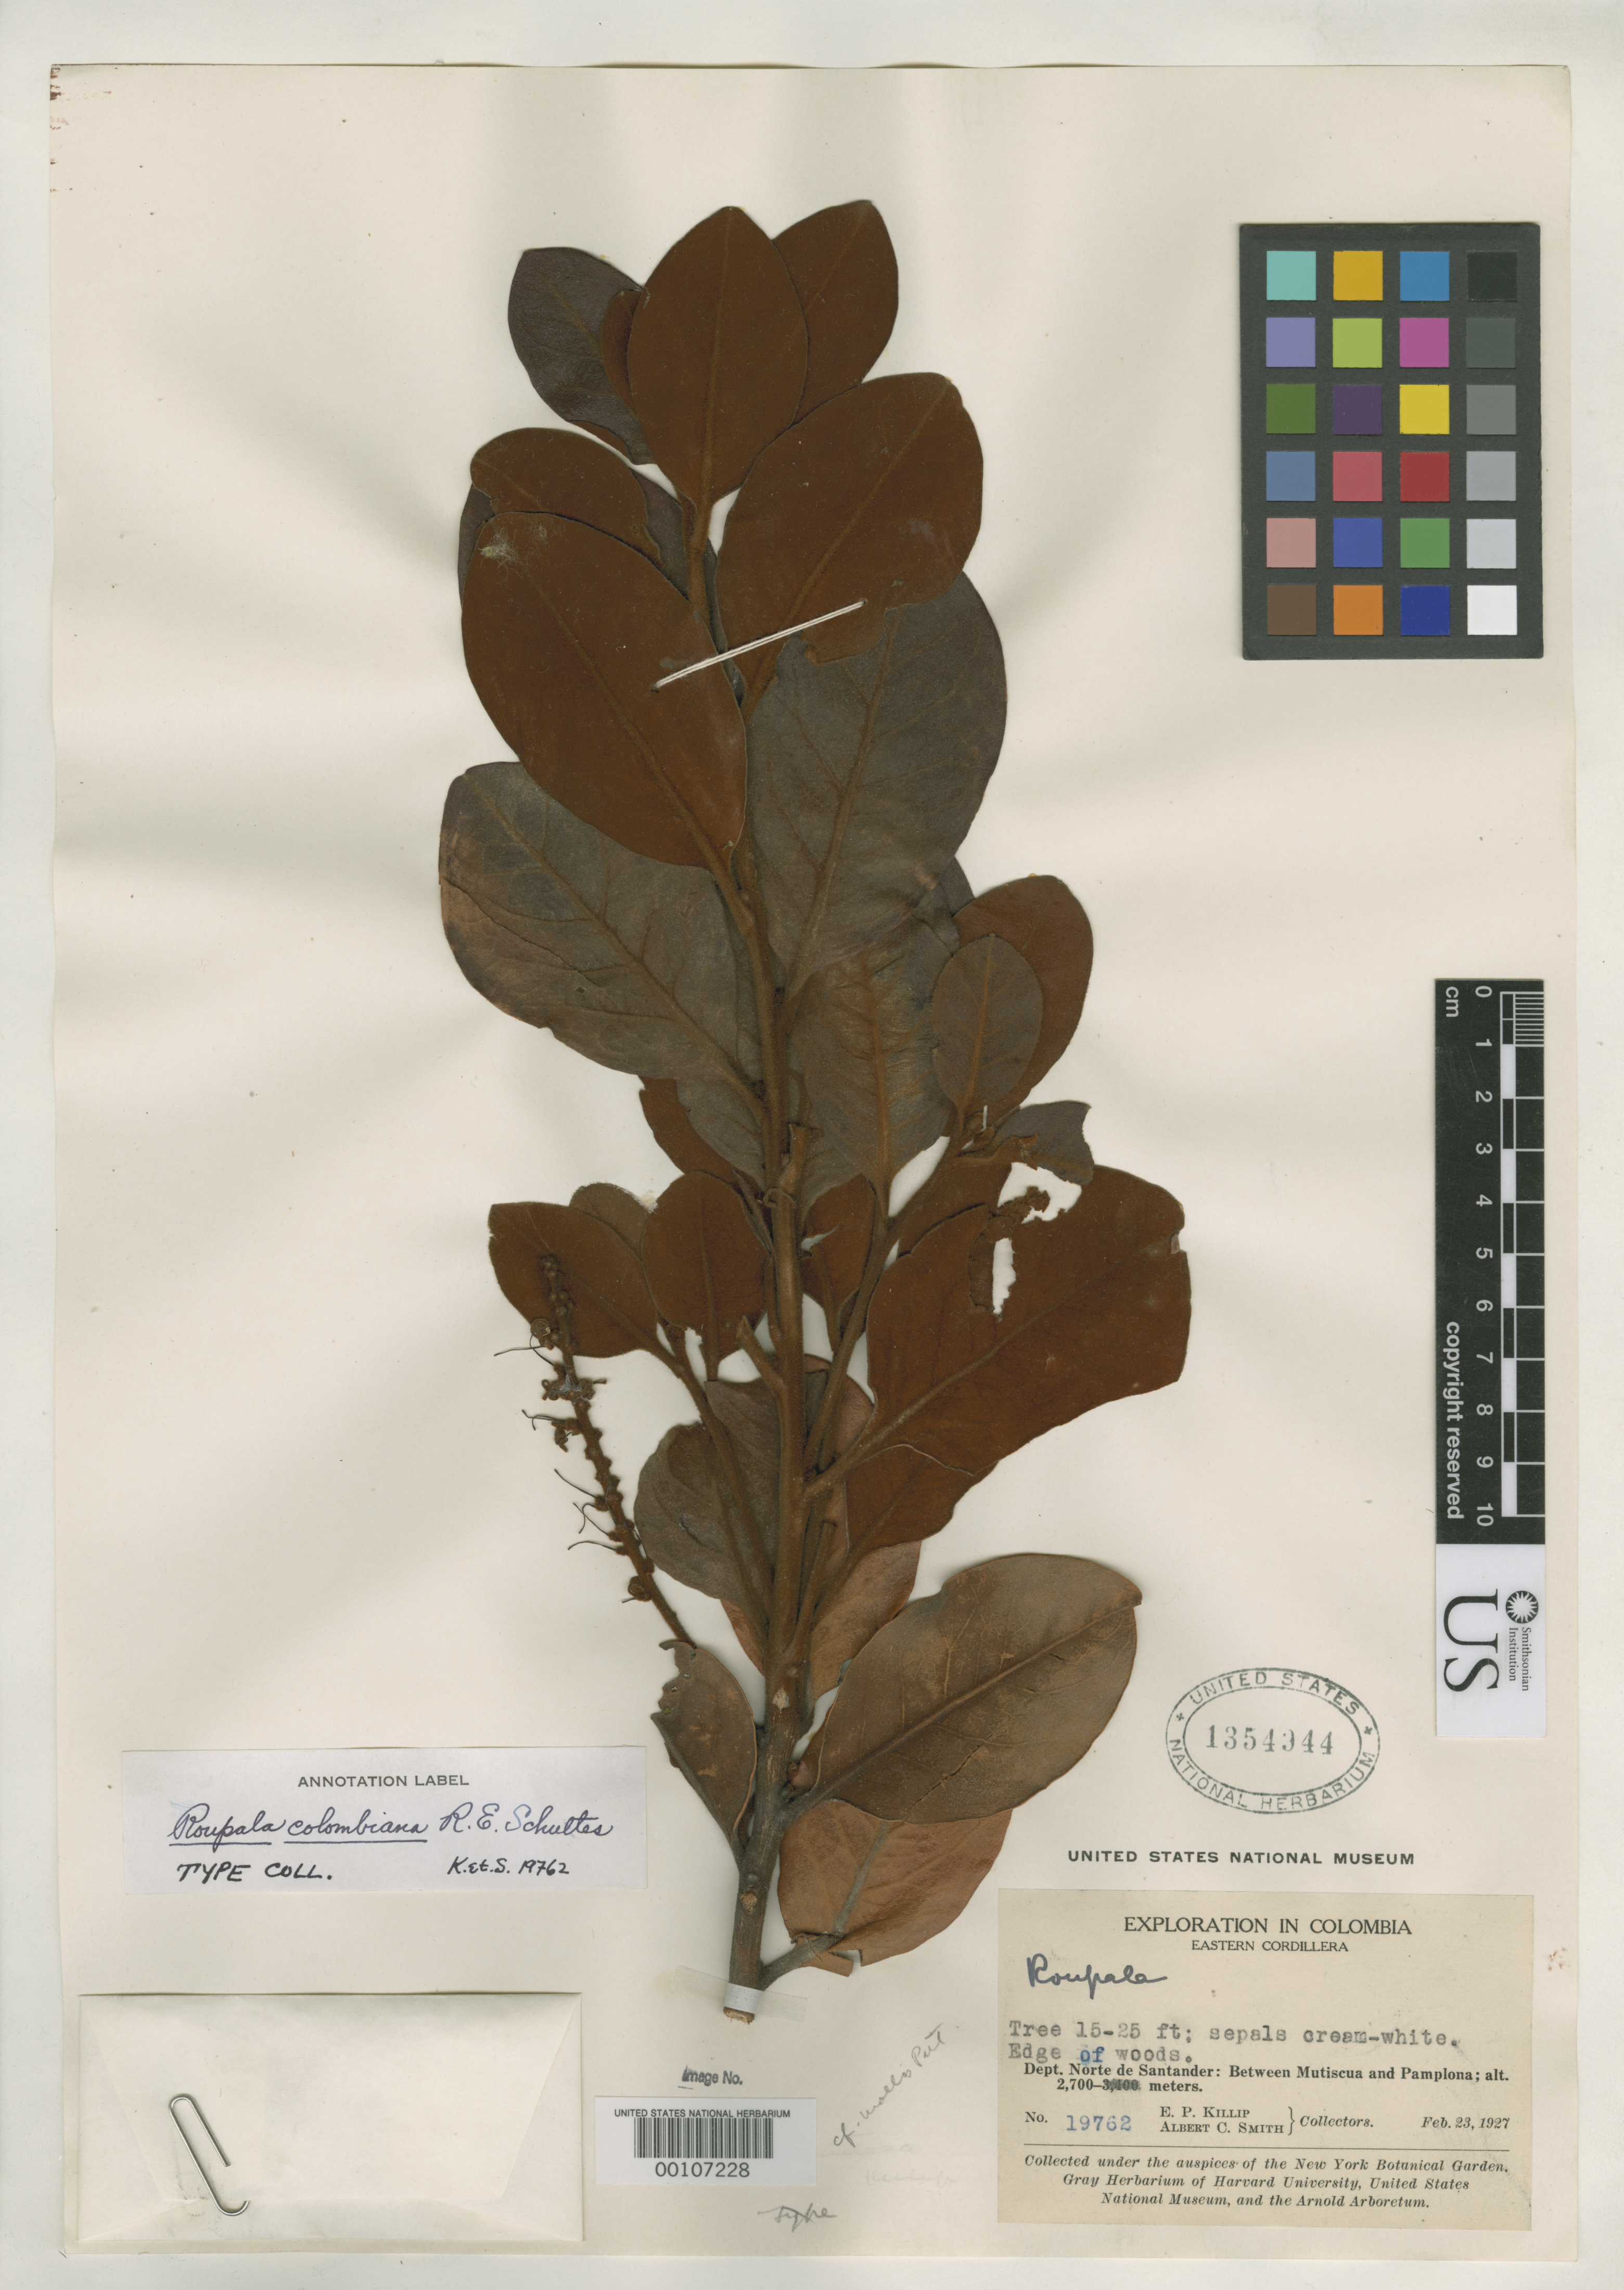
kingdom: Plantae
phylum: Tracheophyta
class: Magnoliopsida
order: Proteales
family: Proteaceae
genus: Roupala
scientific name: Roupala colombiana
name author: R.E. Schult.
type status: Isotype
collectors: E. P. Killip & A. C. Smith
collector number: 19762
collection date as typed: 23 Feb 1927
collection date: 1927-02-23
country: Colombia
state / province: Norte de Santander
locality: Between Mutiscua and Pamplona.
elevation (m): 2700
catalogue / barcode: US 1354944